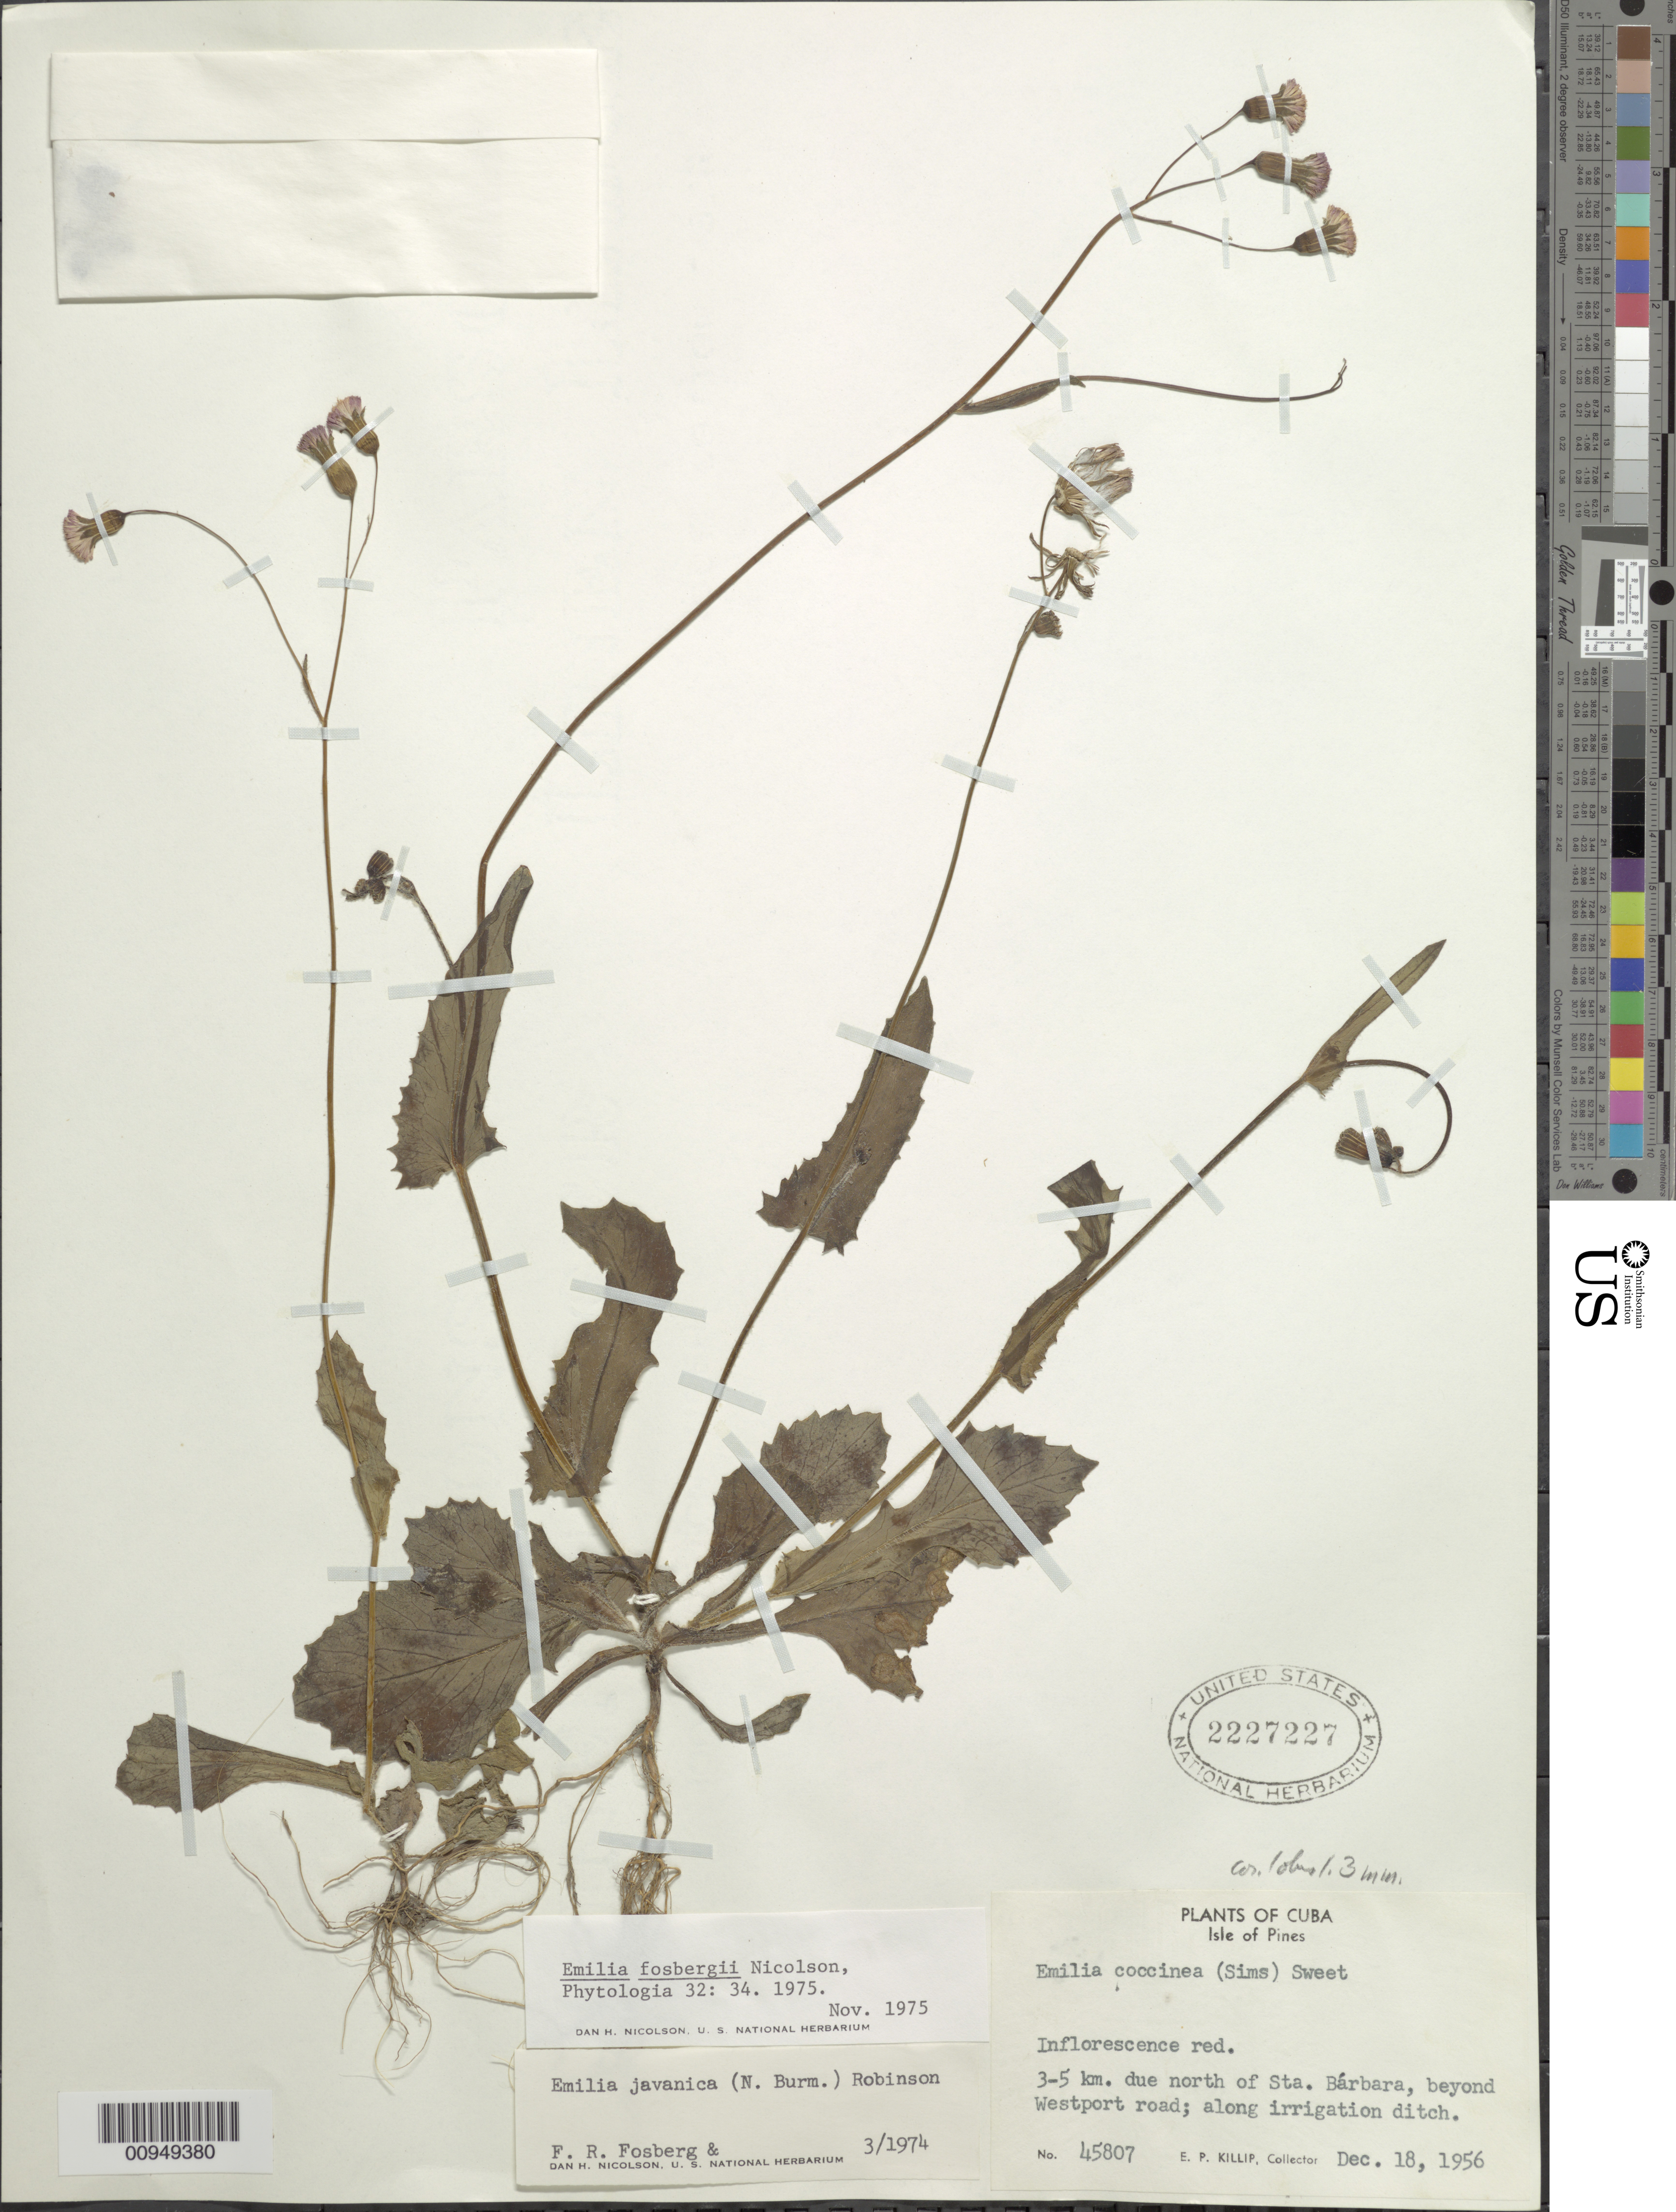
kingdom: Plantae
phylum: Tracheophyta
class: Magnoliopsida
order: Asterales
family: Asteraceae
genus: Emilia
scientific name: Emilia fosbergii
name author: Nicolson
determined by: Nicolson, Dan H.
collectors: E. P. Killip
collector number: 45807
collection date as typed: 18 Dec 1956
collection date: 1956-12-18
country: Cuba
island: Isla de la Juventud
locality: Isle of Pines, 3-5 km due north of Sta Bárbara, beyond Westport road, along irrigation ditch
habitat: Along irrigation ditch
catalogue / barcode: US 2227227